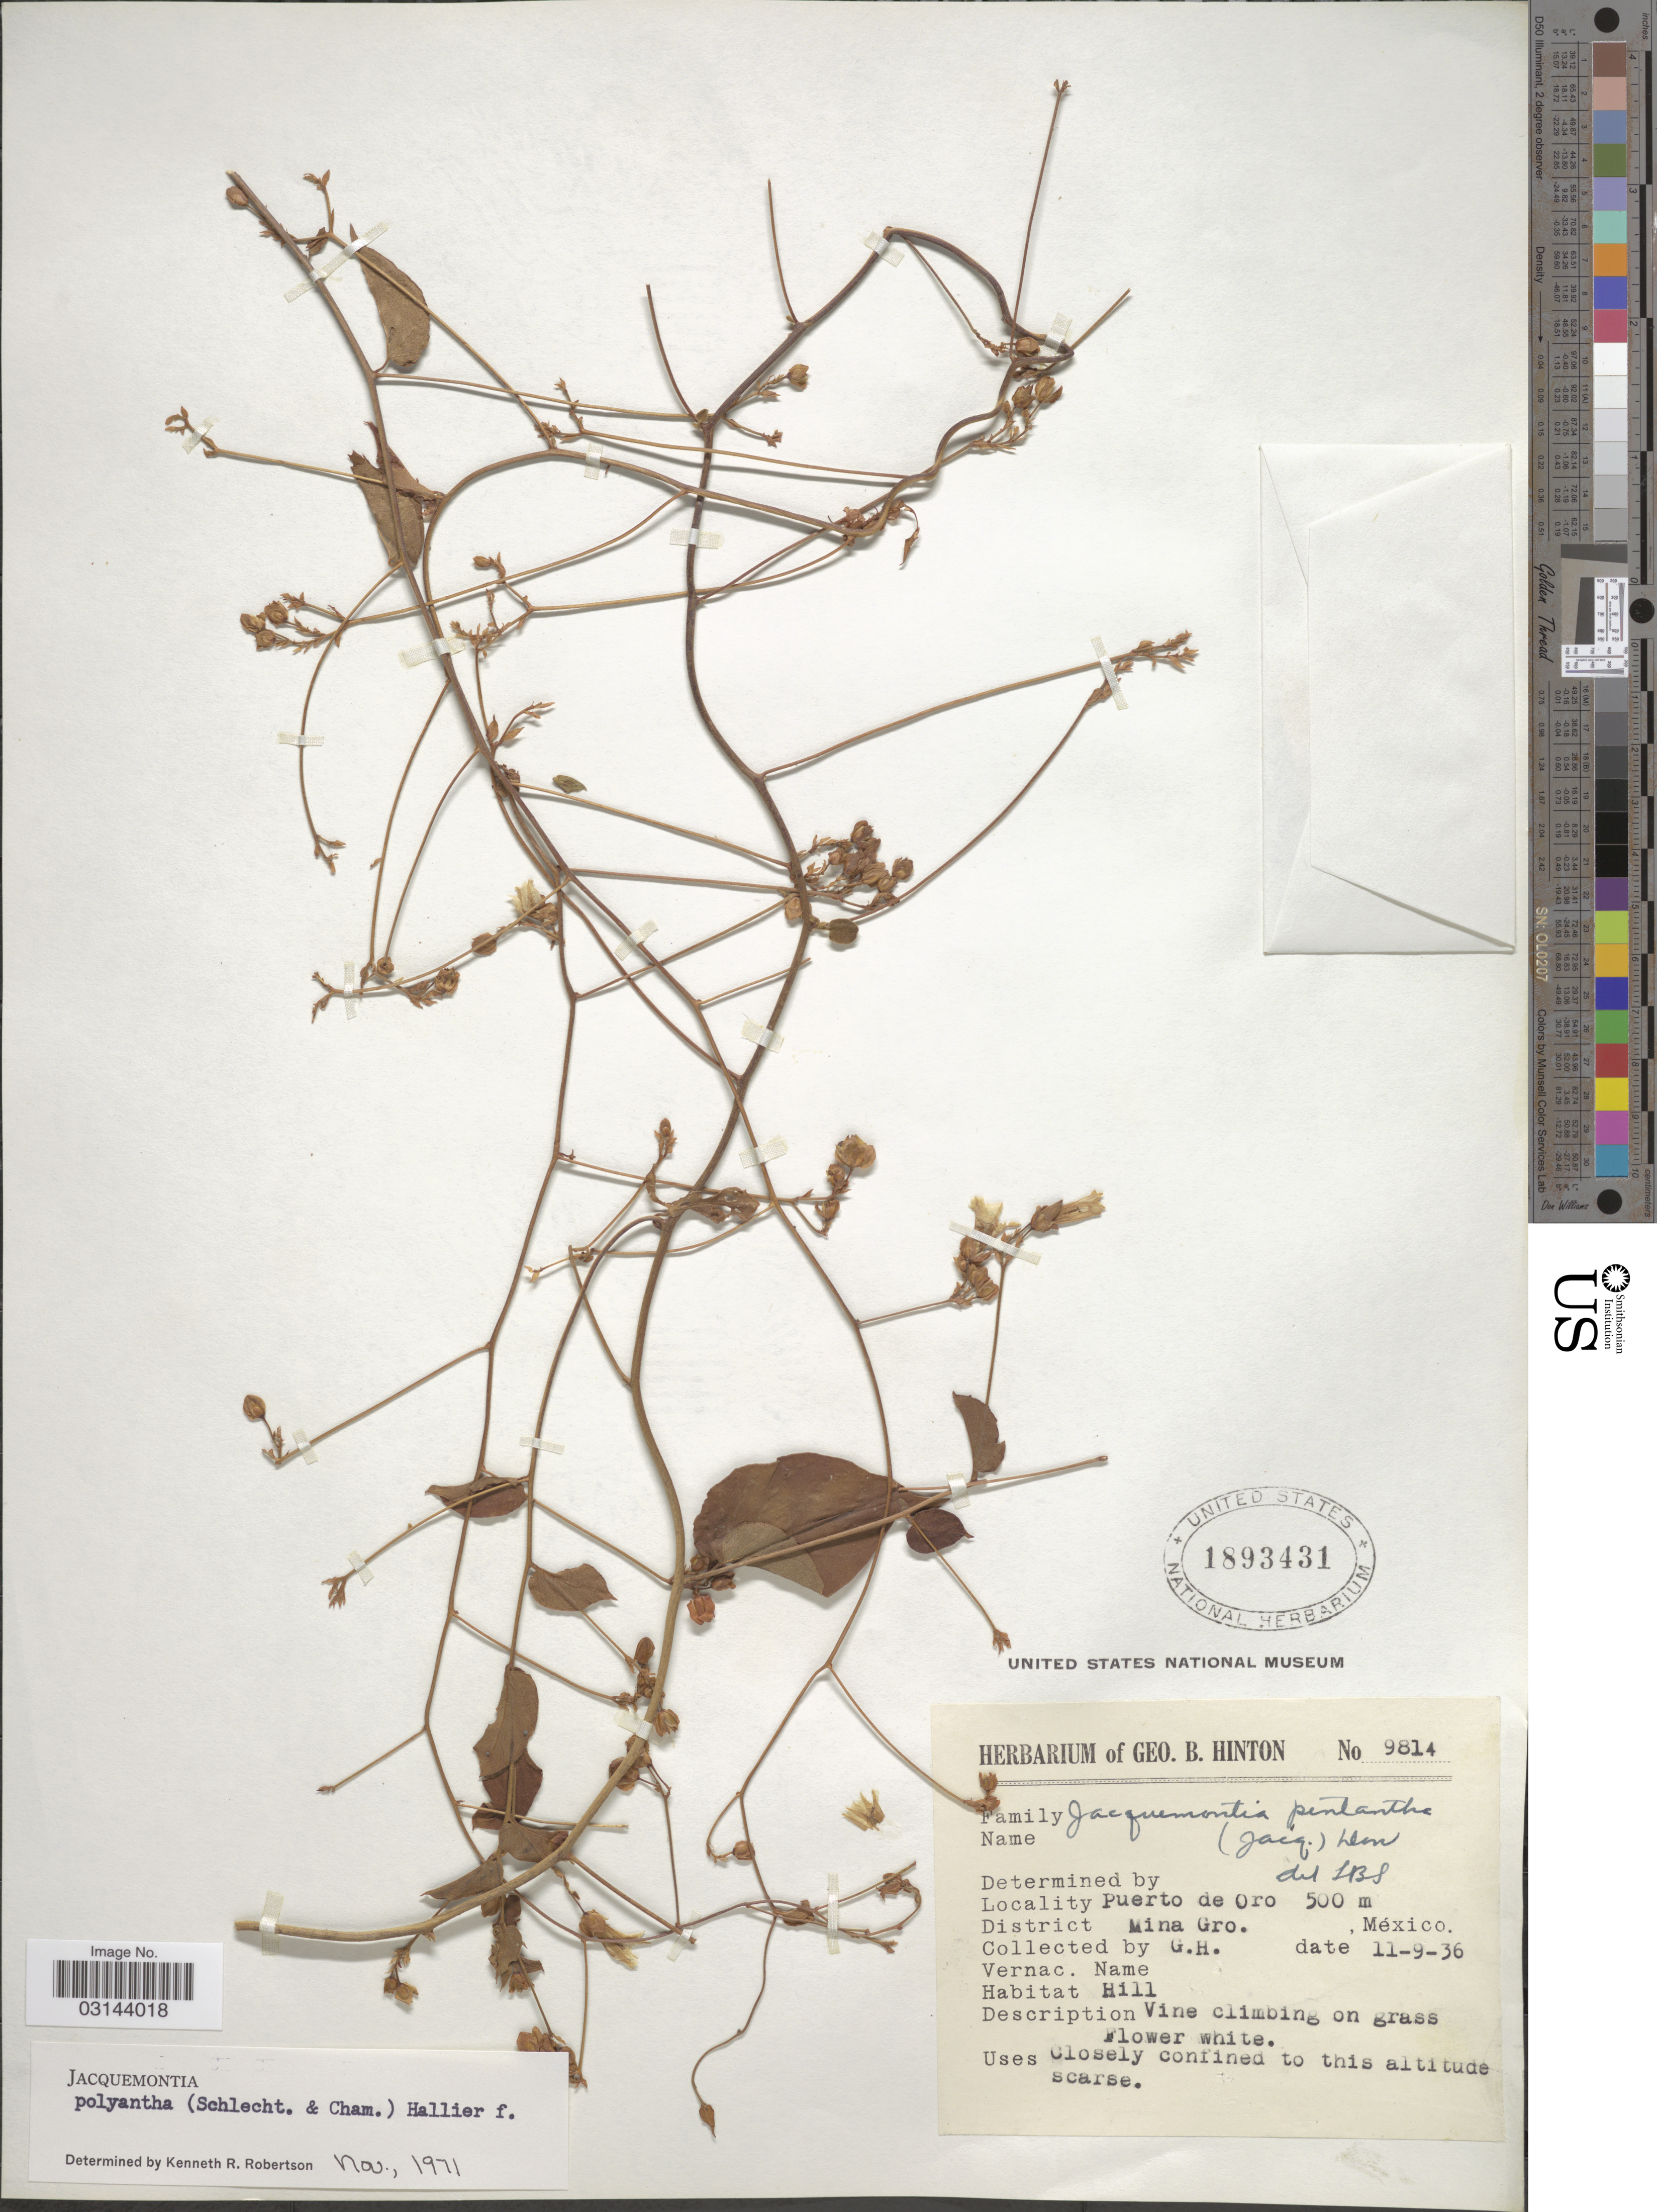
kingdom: Plantae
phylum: Tracheophyta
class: Magnoliopsida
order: Solanales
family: Convolvulaceae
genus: Jacquemontia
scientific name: Jacquemontia polyantha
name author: (Schltdl. & Cham.) Hallier f.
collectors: G. B. Hinton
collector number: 9814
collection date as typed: Transcribed d/m/y: 11/9/36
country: Mexico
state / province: Guerrero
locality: Puerto de Oro, District Mina Gro., México.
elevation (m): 500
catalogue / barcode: US 1893431